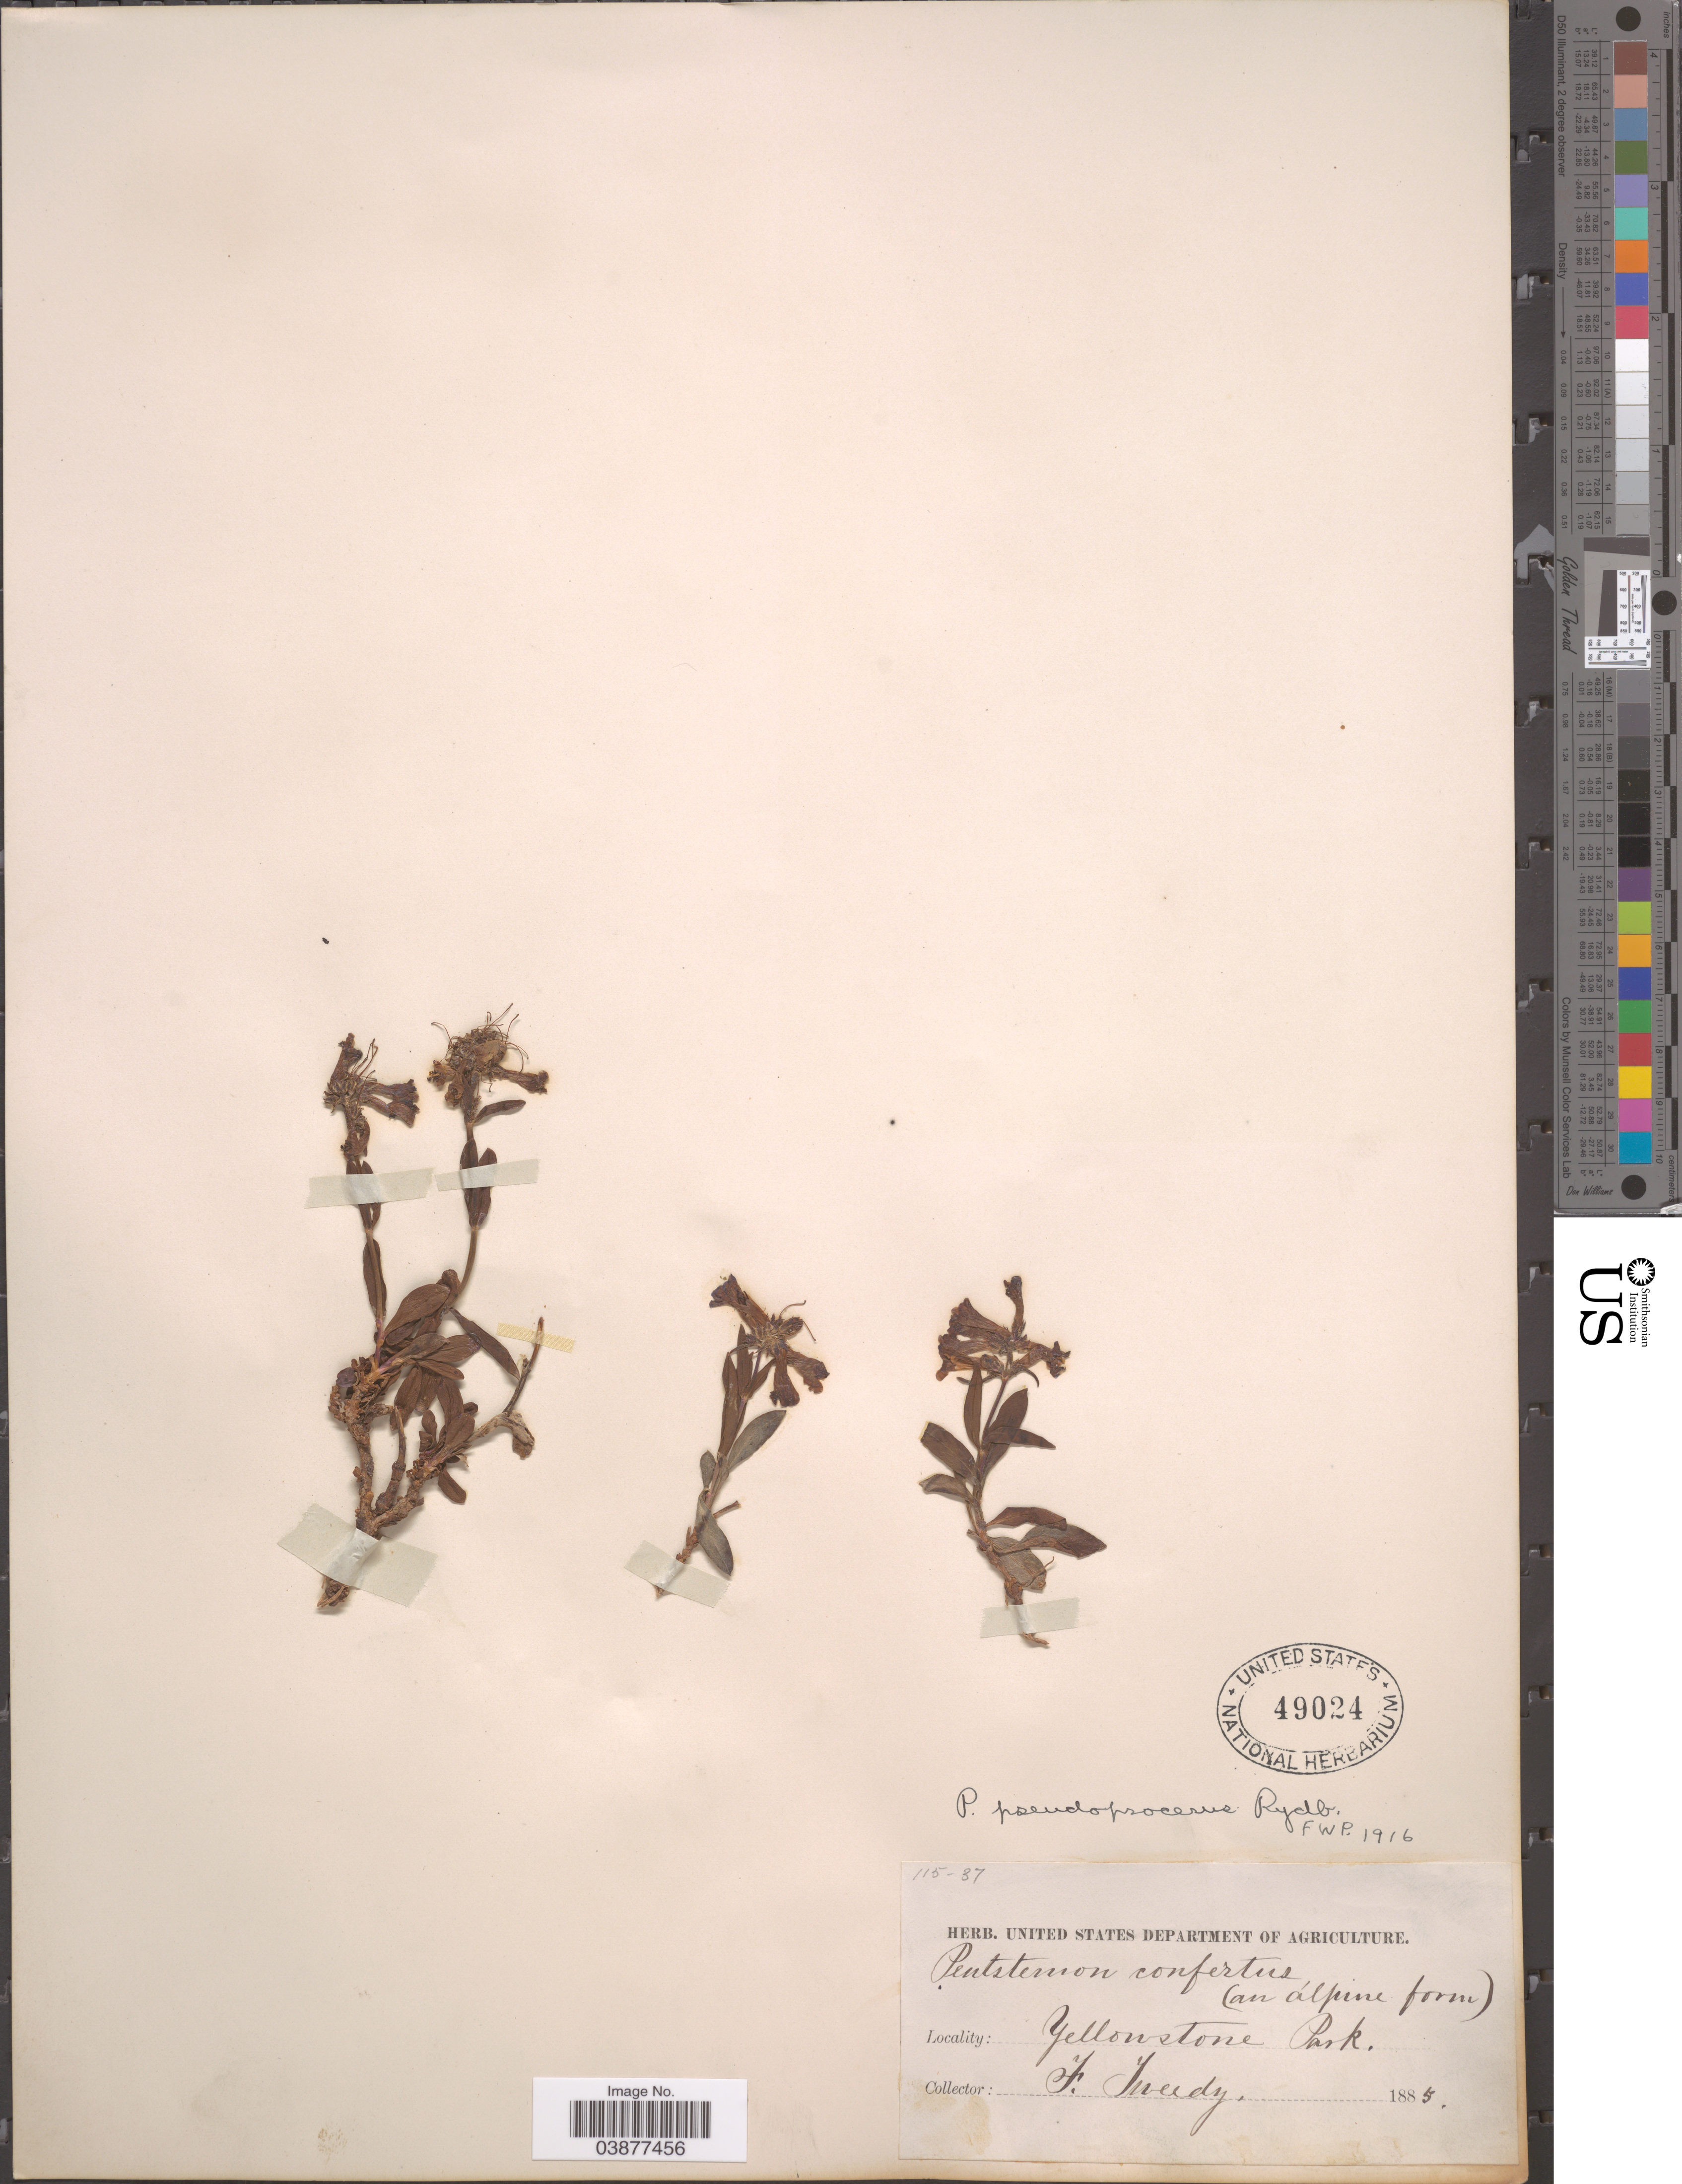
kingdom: Plantae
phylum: Tracheophyta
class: Magnoliopsida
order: Lamiales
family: Plantaginaceae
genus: Penstemon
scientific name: Penstemon pseudoprocerus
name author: Rydb.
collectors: F. Tweedy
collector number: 115-37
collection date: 1885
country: United States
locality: Yellowstone Park.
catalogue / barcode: US 49024